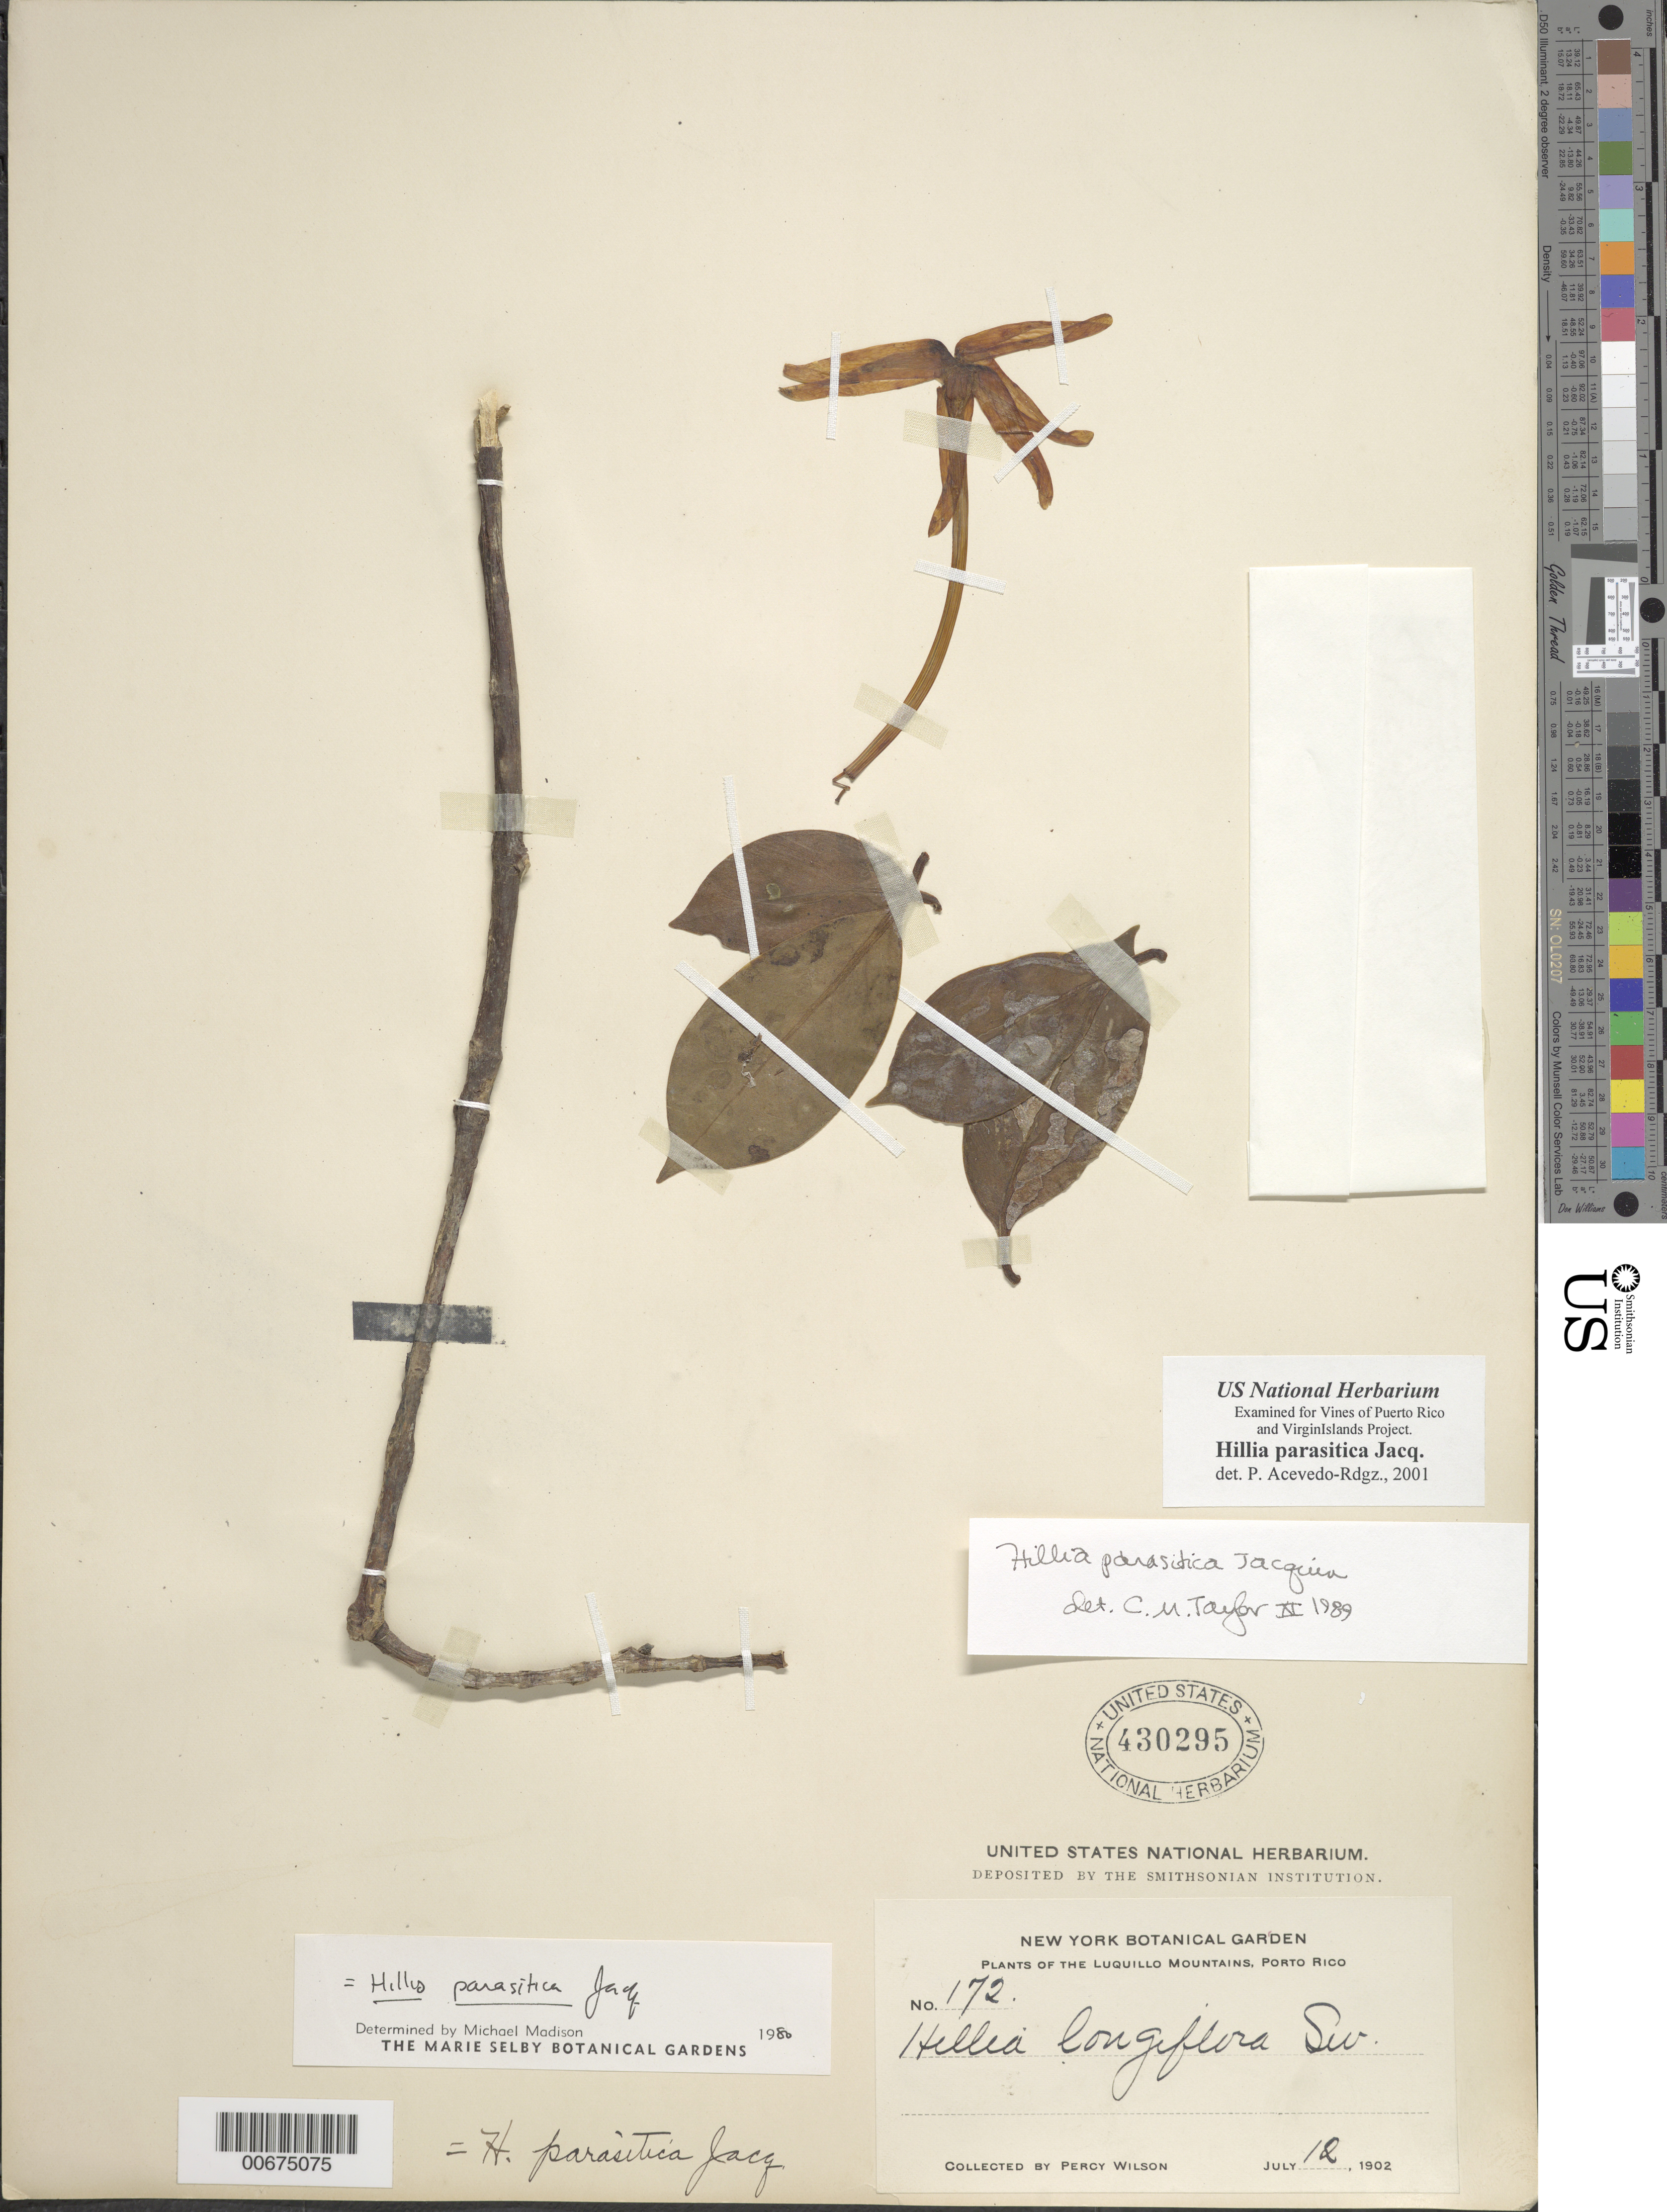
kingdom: Plantae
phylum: Tracheophyta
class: Magnoliopsida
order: Gentianales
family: Rubiaceae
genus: Hillia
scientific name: Hillia parasitica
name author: Jacq.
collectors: P. Wilson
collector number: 172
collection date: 1902-07-12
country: Puerto Rico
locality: The Luquillo Mountains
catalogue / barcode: US 430295